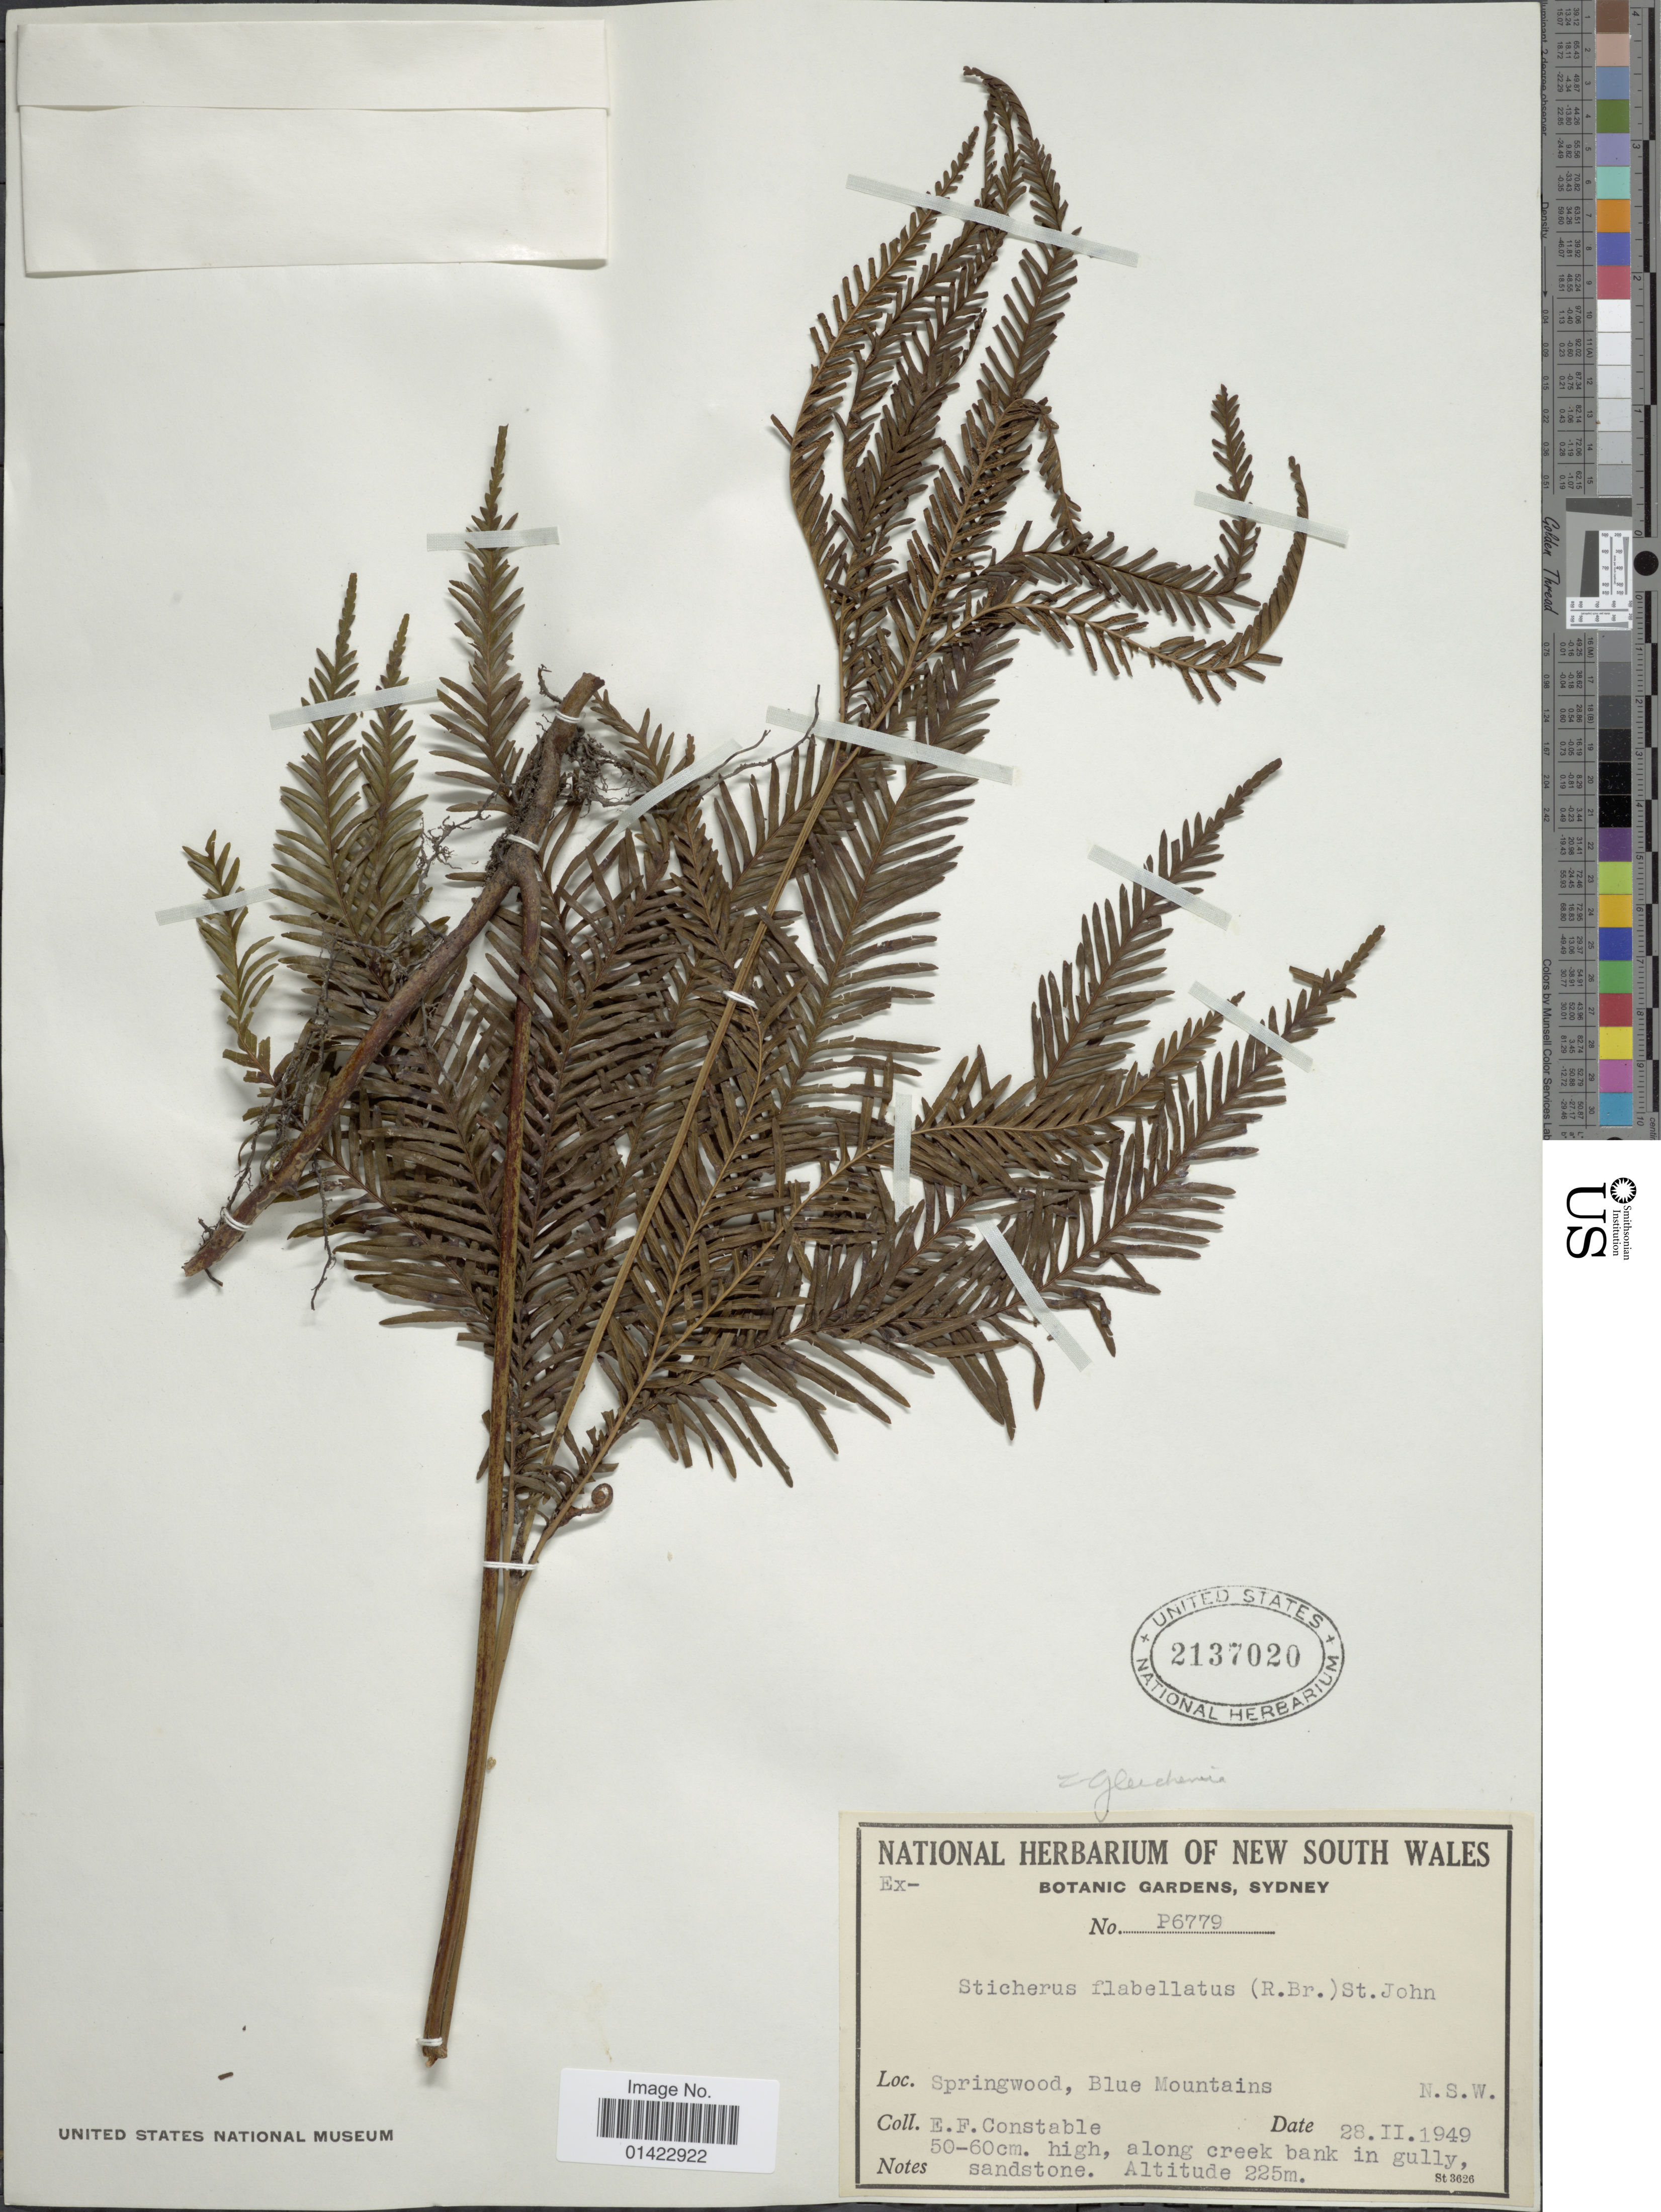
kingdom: Plantae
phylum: Tracheophyta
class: Polypodiopsida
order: Gleicheniales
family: Gleicheniaceae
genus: Sticherus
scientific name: Sticherus flabellatus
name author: (R. Br.) H. St. John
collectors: E. F. Constable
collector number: P6779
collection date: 1949-02-28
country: Australia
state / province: New South Wales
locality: Springwood, Blue Mountains.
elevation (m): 225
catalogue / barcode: US 2137020